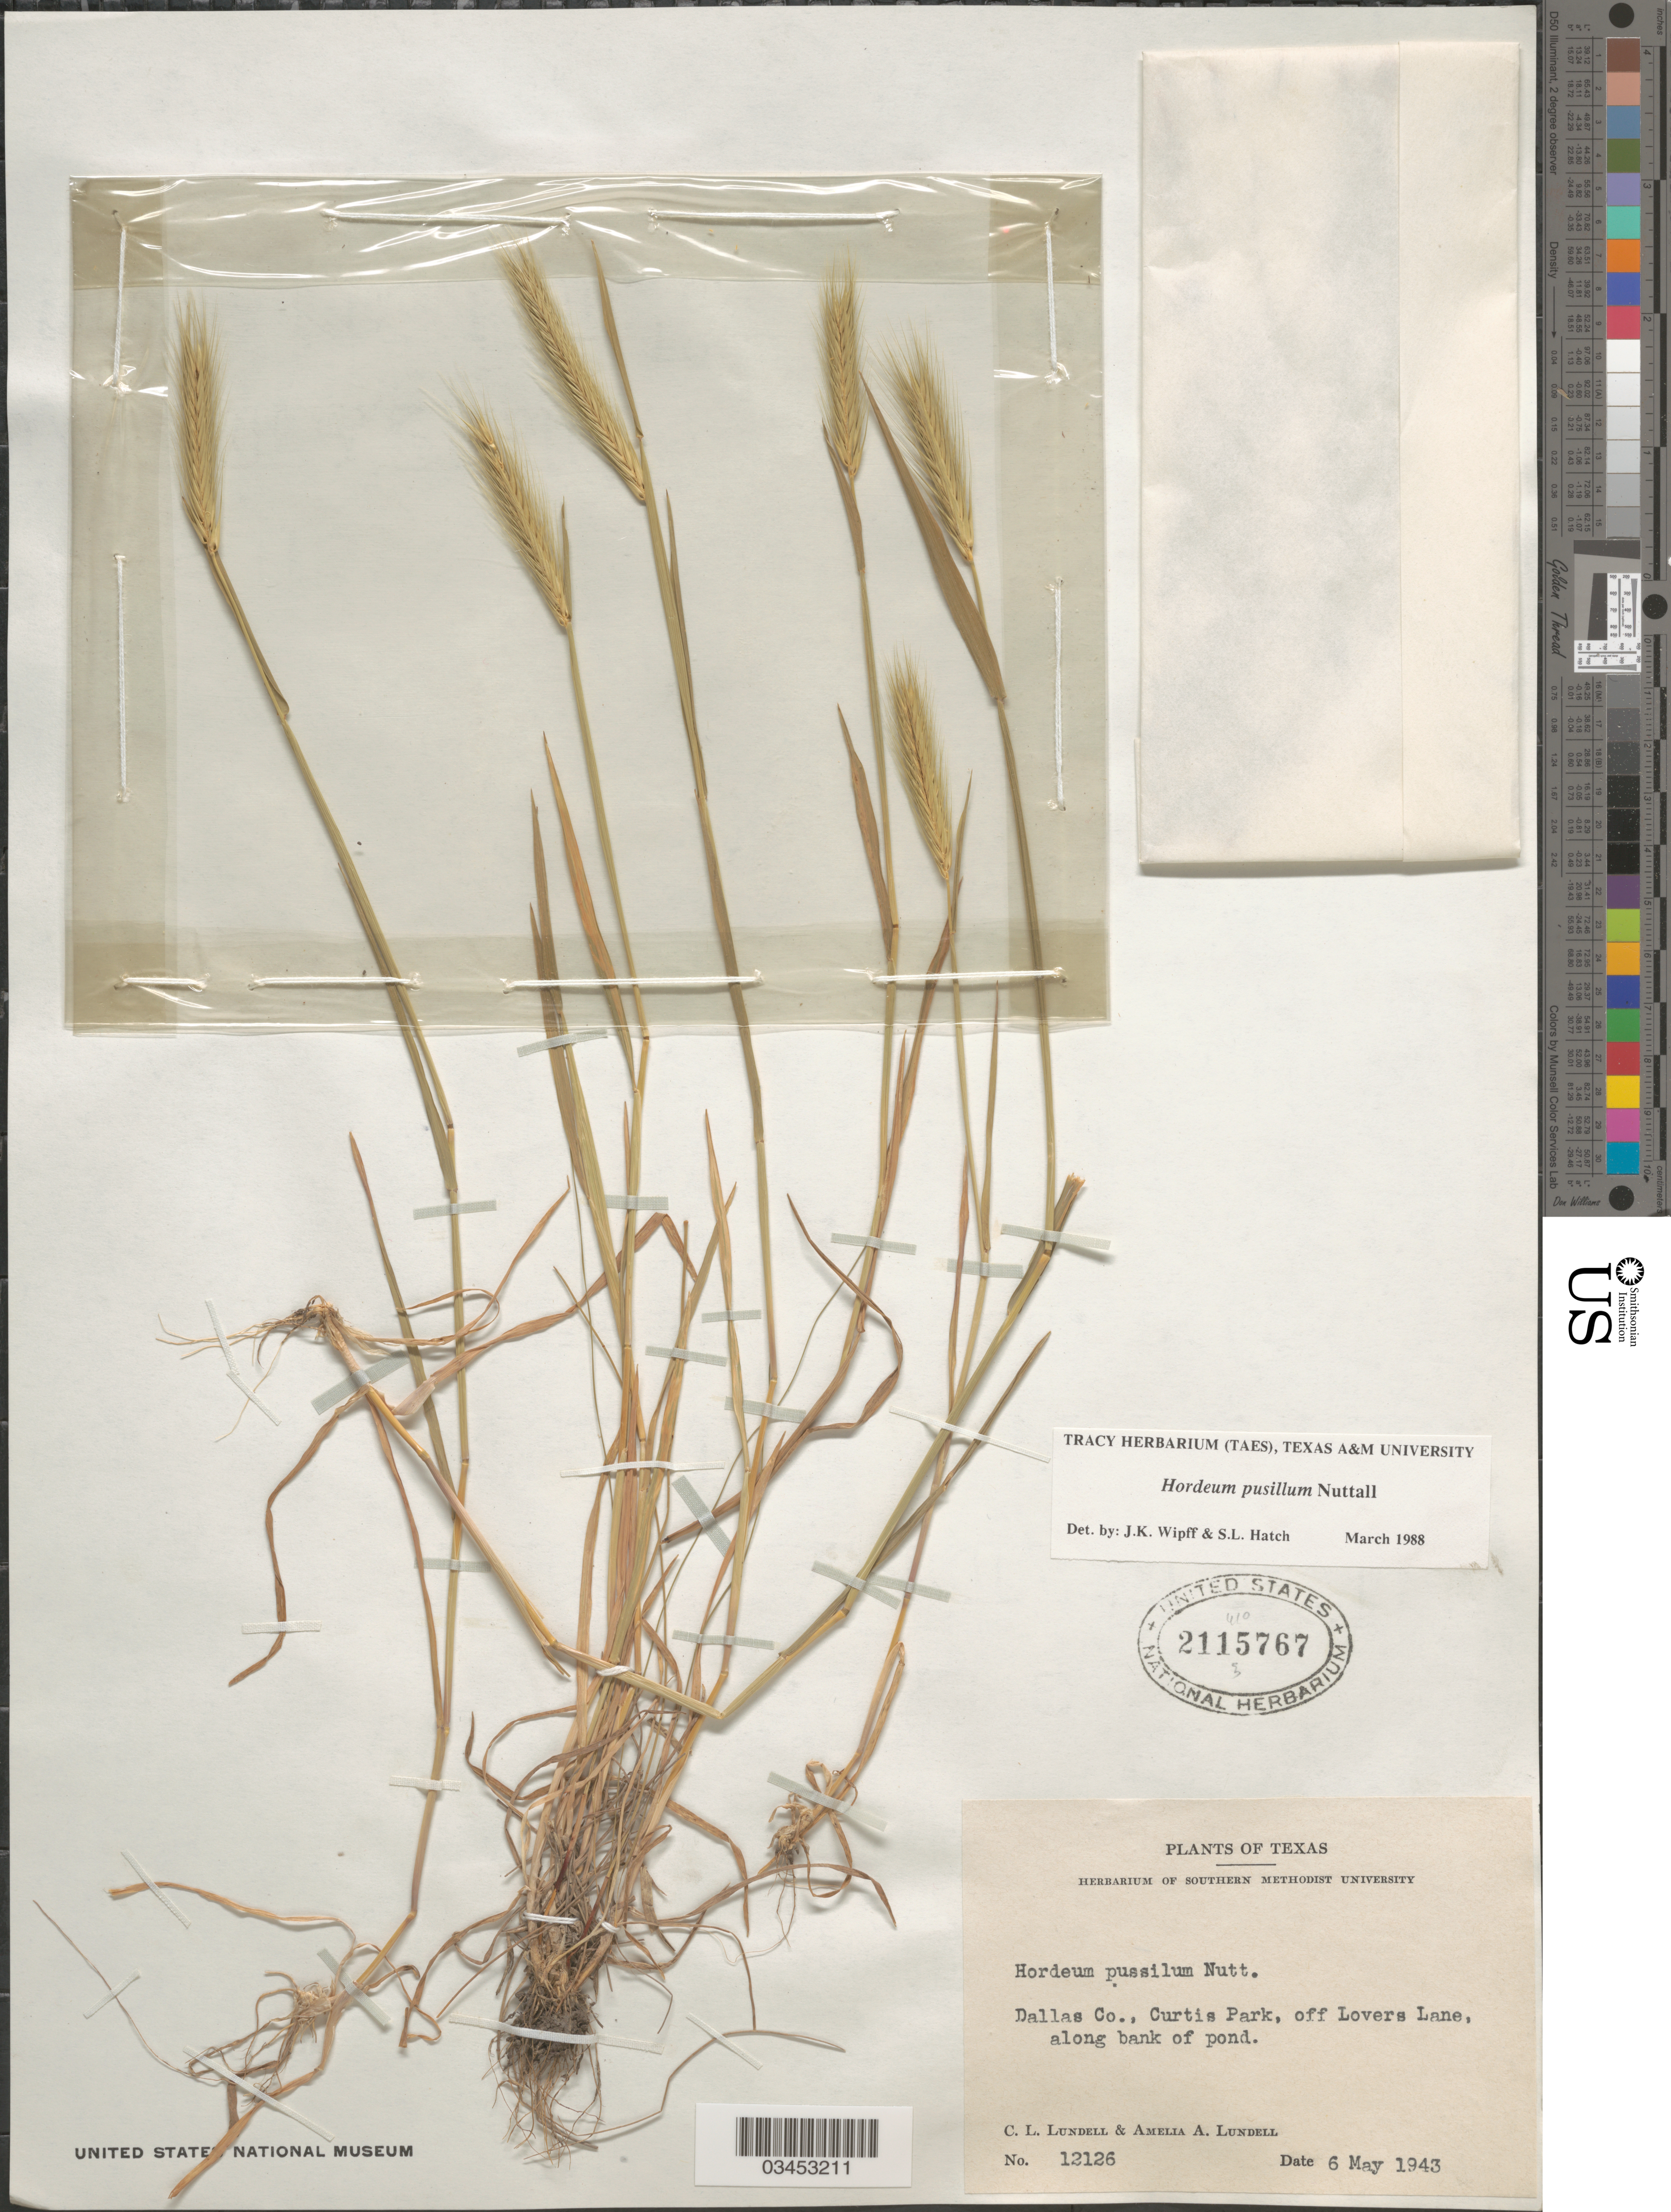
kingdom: Plantae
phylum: Tracheophyta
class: Liliopsida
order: Poales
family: Poaceae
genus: Hordeum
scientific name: Hordeum pusillum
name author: Nutt.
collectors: C. L. Lundell & A. A. Lundell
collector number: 12126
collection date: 1943-05-06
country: United States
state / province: Texas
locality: Dallas Co., Curtis Park, off Lovers Lane, along bank of pond.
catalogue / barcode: US 2115767